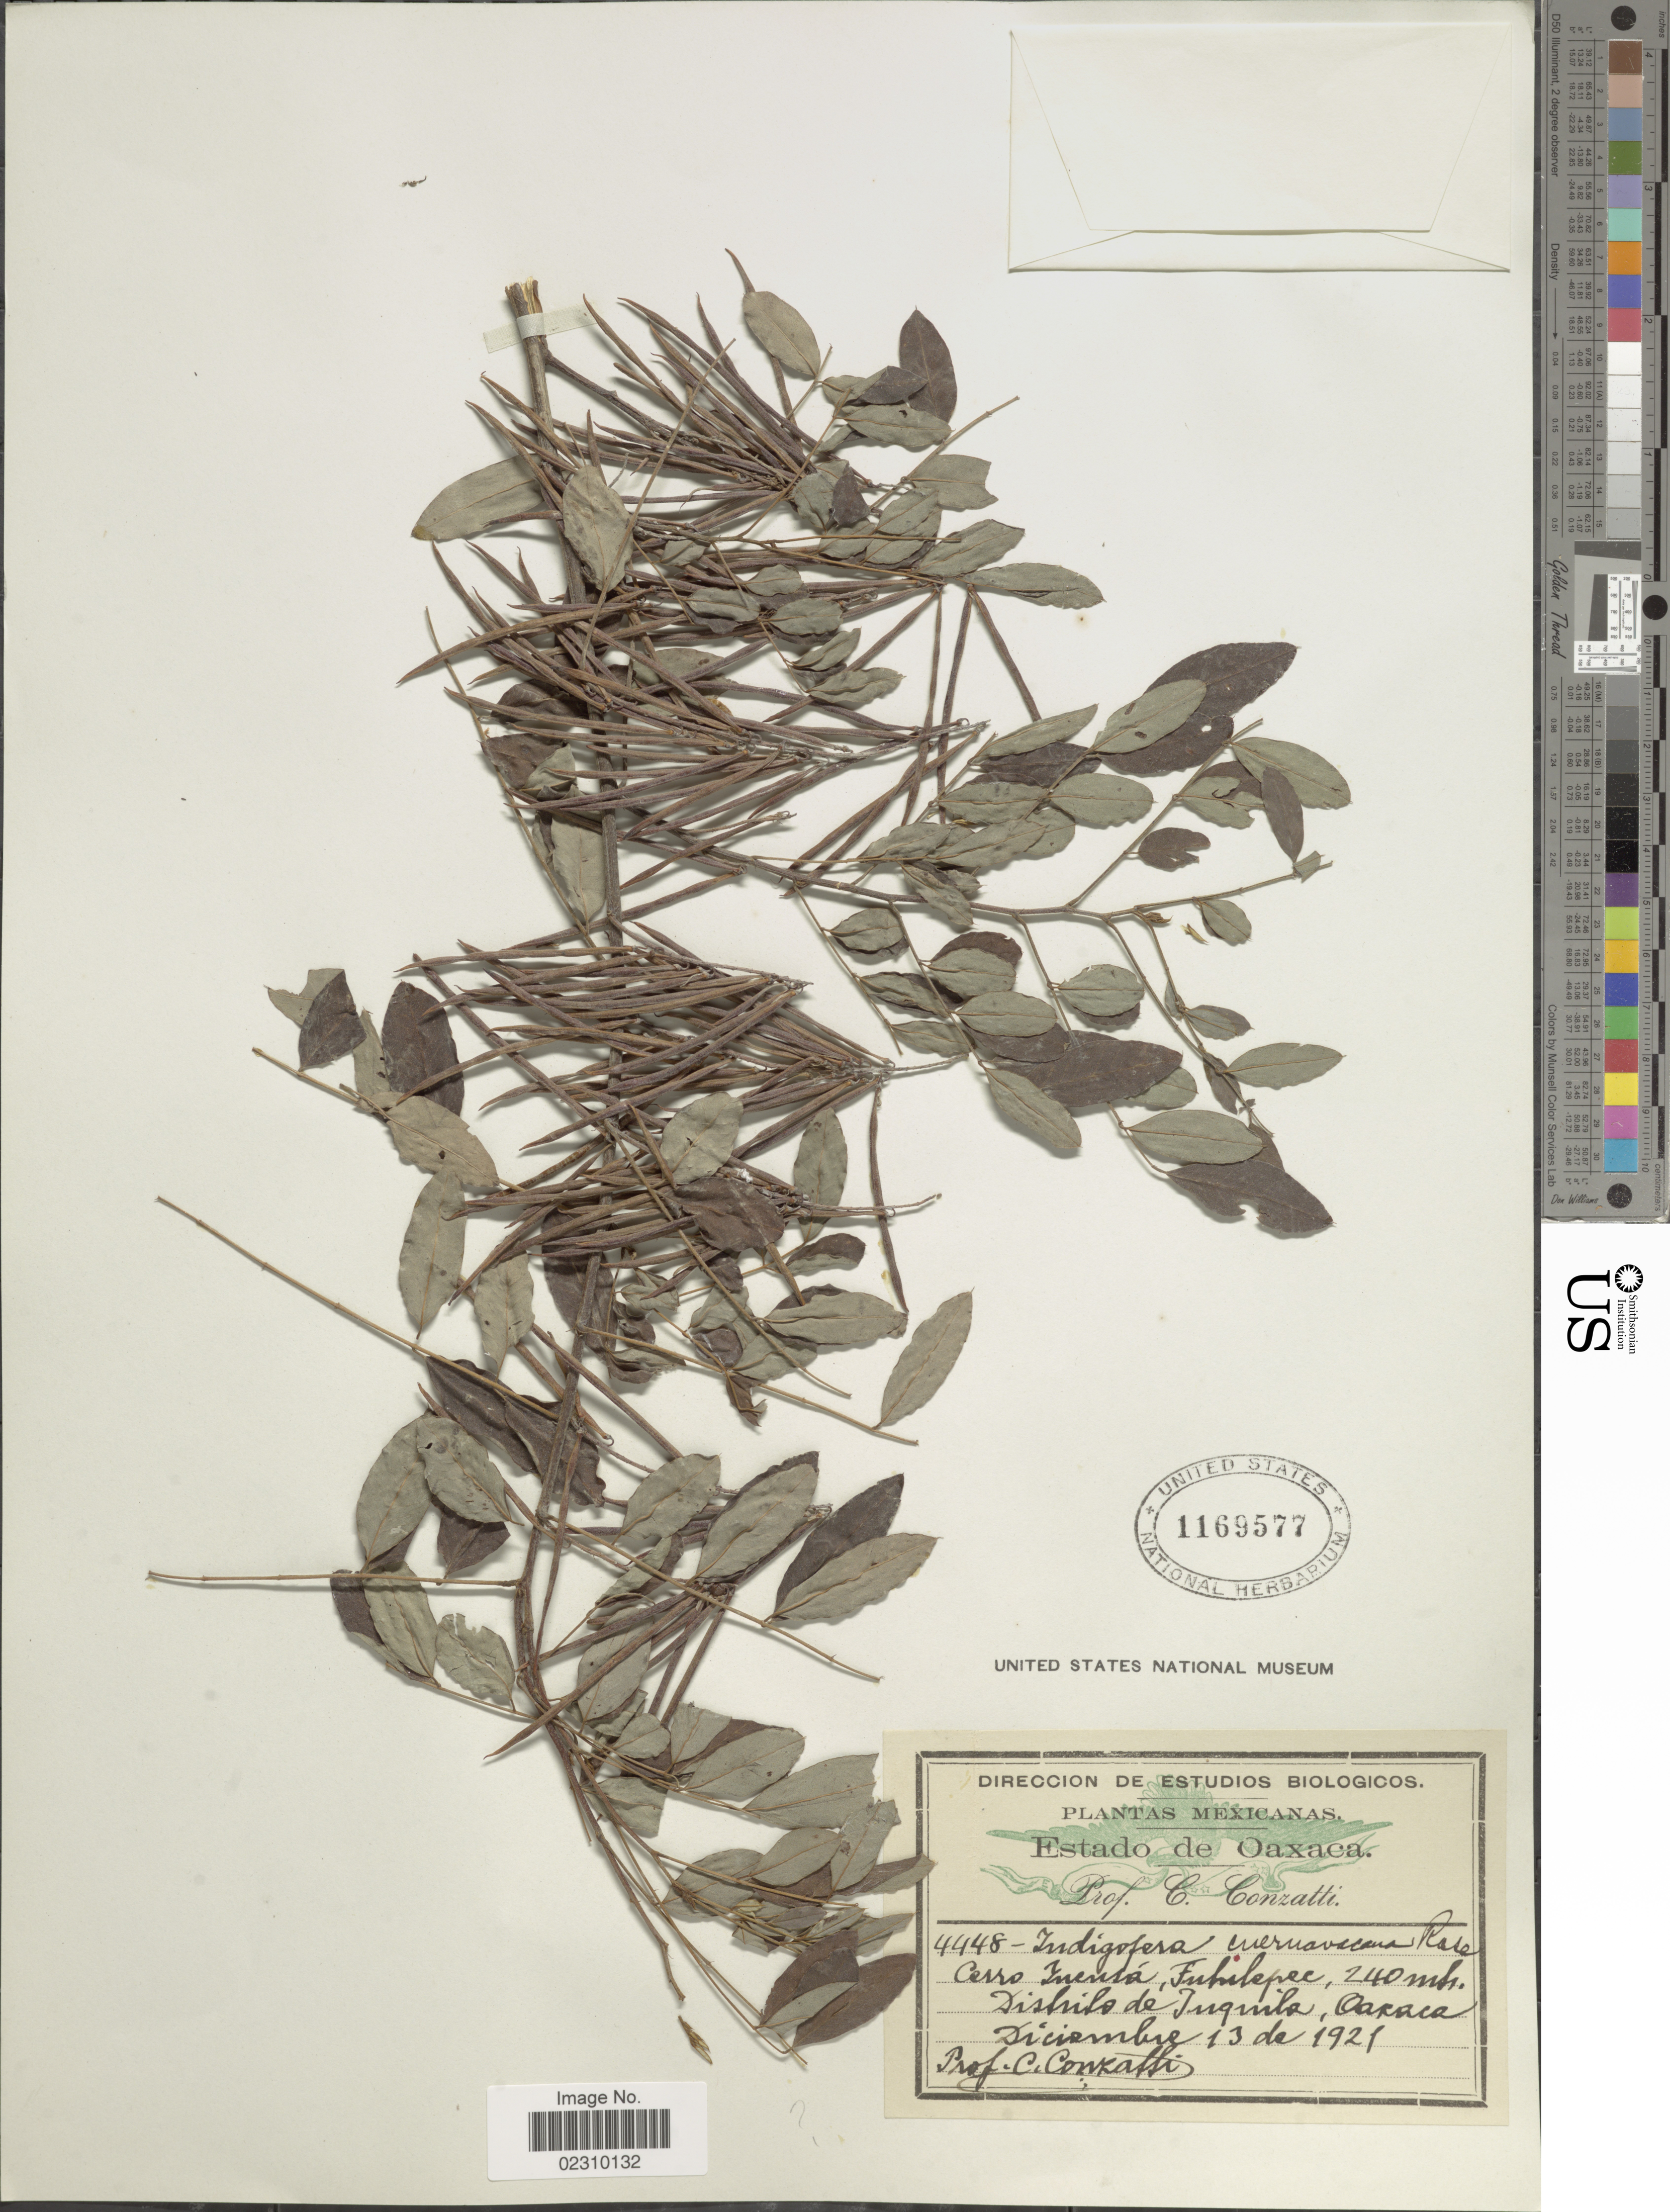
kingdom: Plantae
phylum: Tracheophyta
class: Magnoliopsida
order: Fabales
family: Fabaceae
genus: Indigofera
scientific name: Indigofera sp.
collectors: C. Conzatti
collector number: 4448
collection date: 1921-12-13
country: Mexico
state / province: Oaxaca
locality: Cerro Yuensa Tututepec Distrito de Juquila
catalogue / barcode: US 1169577